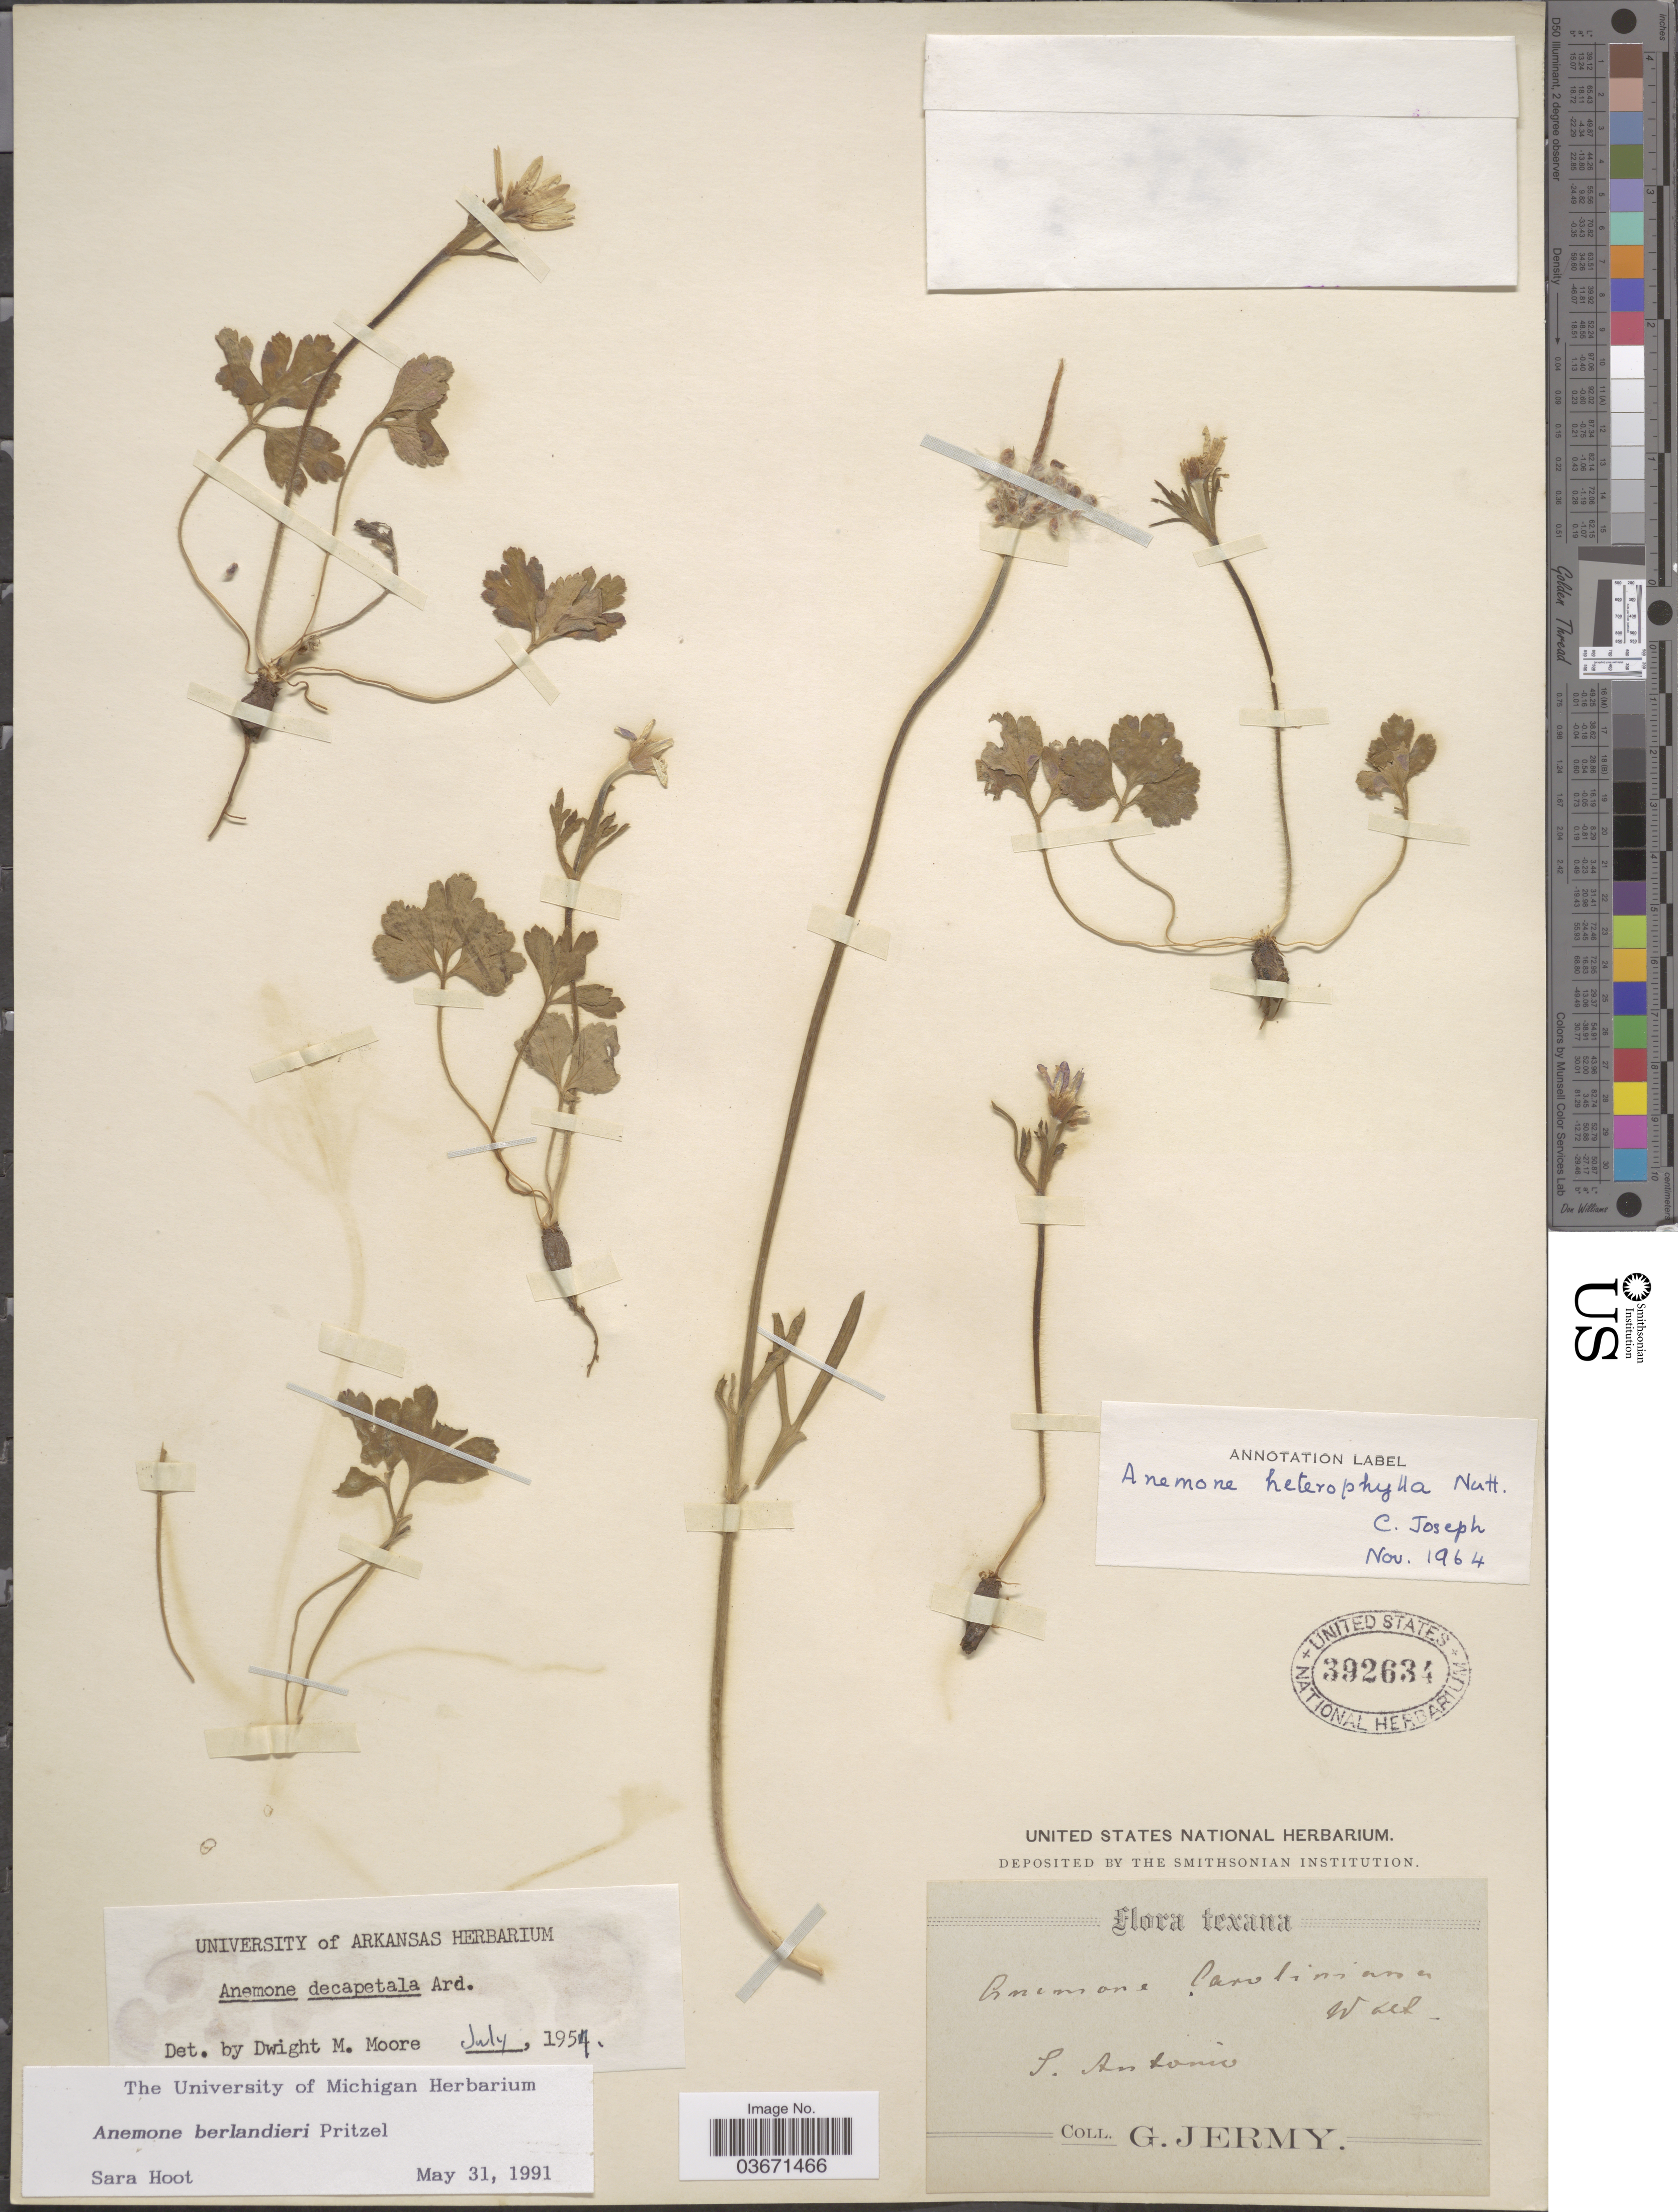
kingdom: Plantae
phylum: Tracheophyta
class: Magnoliopsida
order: Ranunculales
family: Ranunculaceae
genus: Anemone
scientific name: Anemone berlandieri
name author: E. Pritz.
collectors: G. Jermy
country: United States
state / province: Texas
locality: S. Antonio.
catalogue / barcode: US 392634